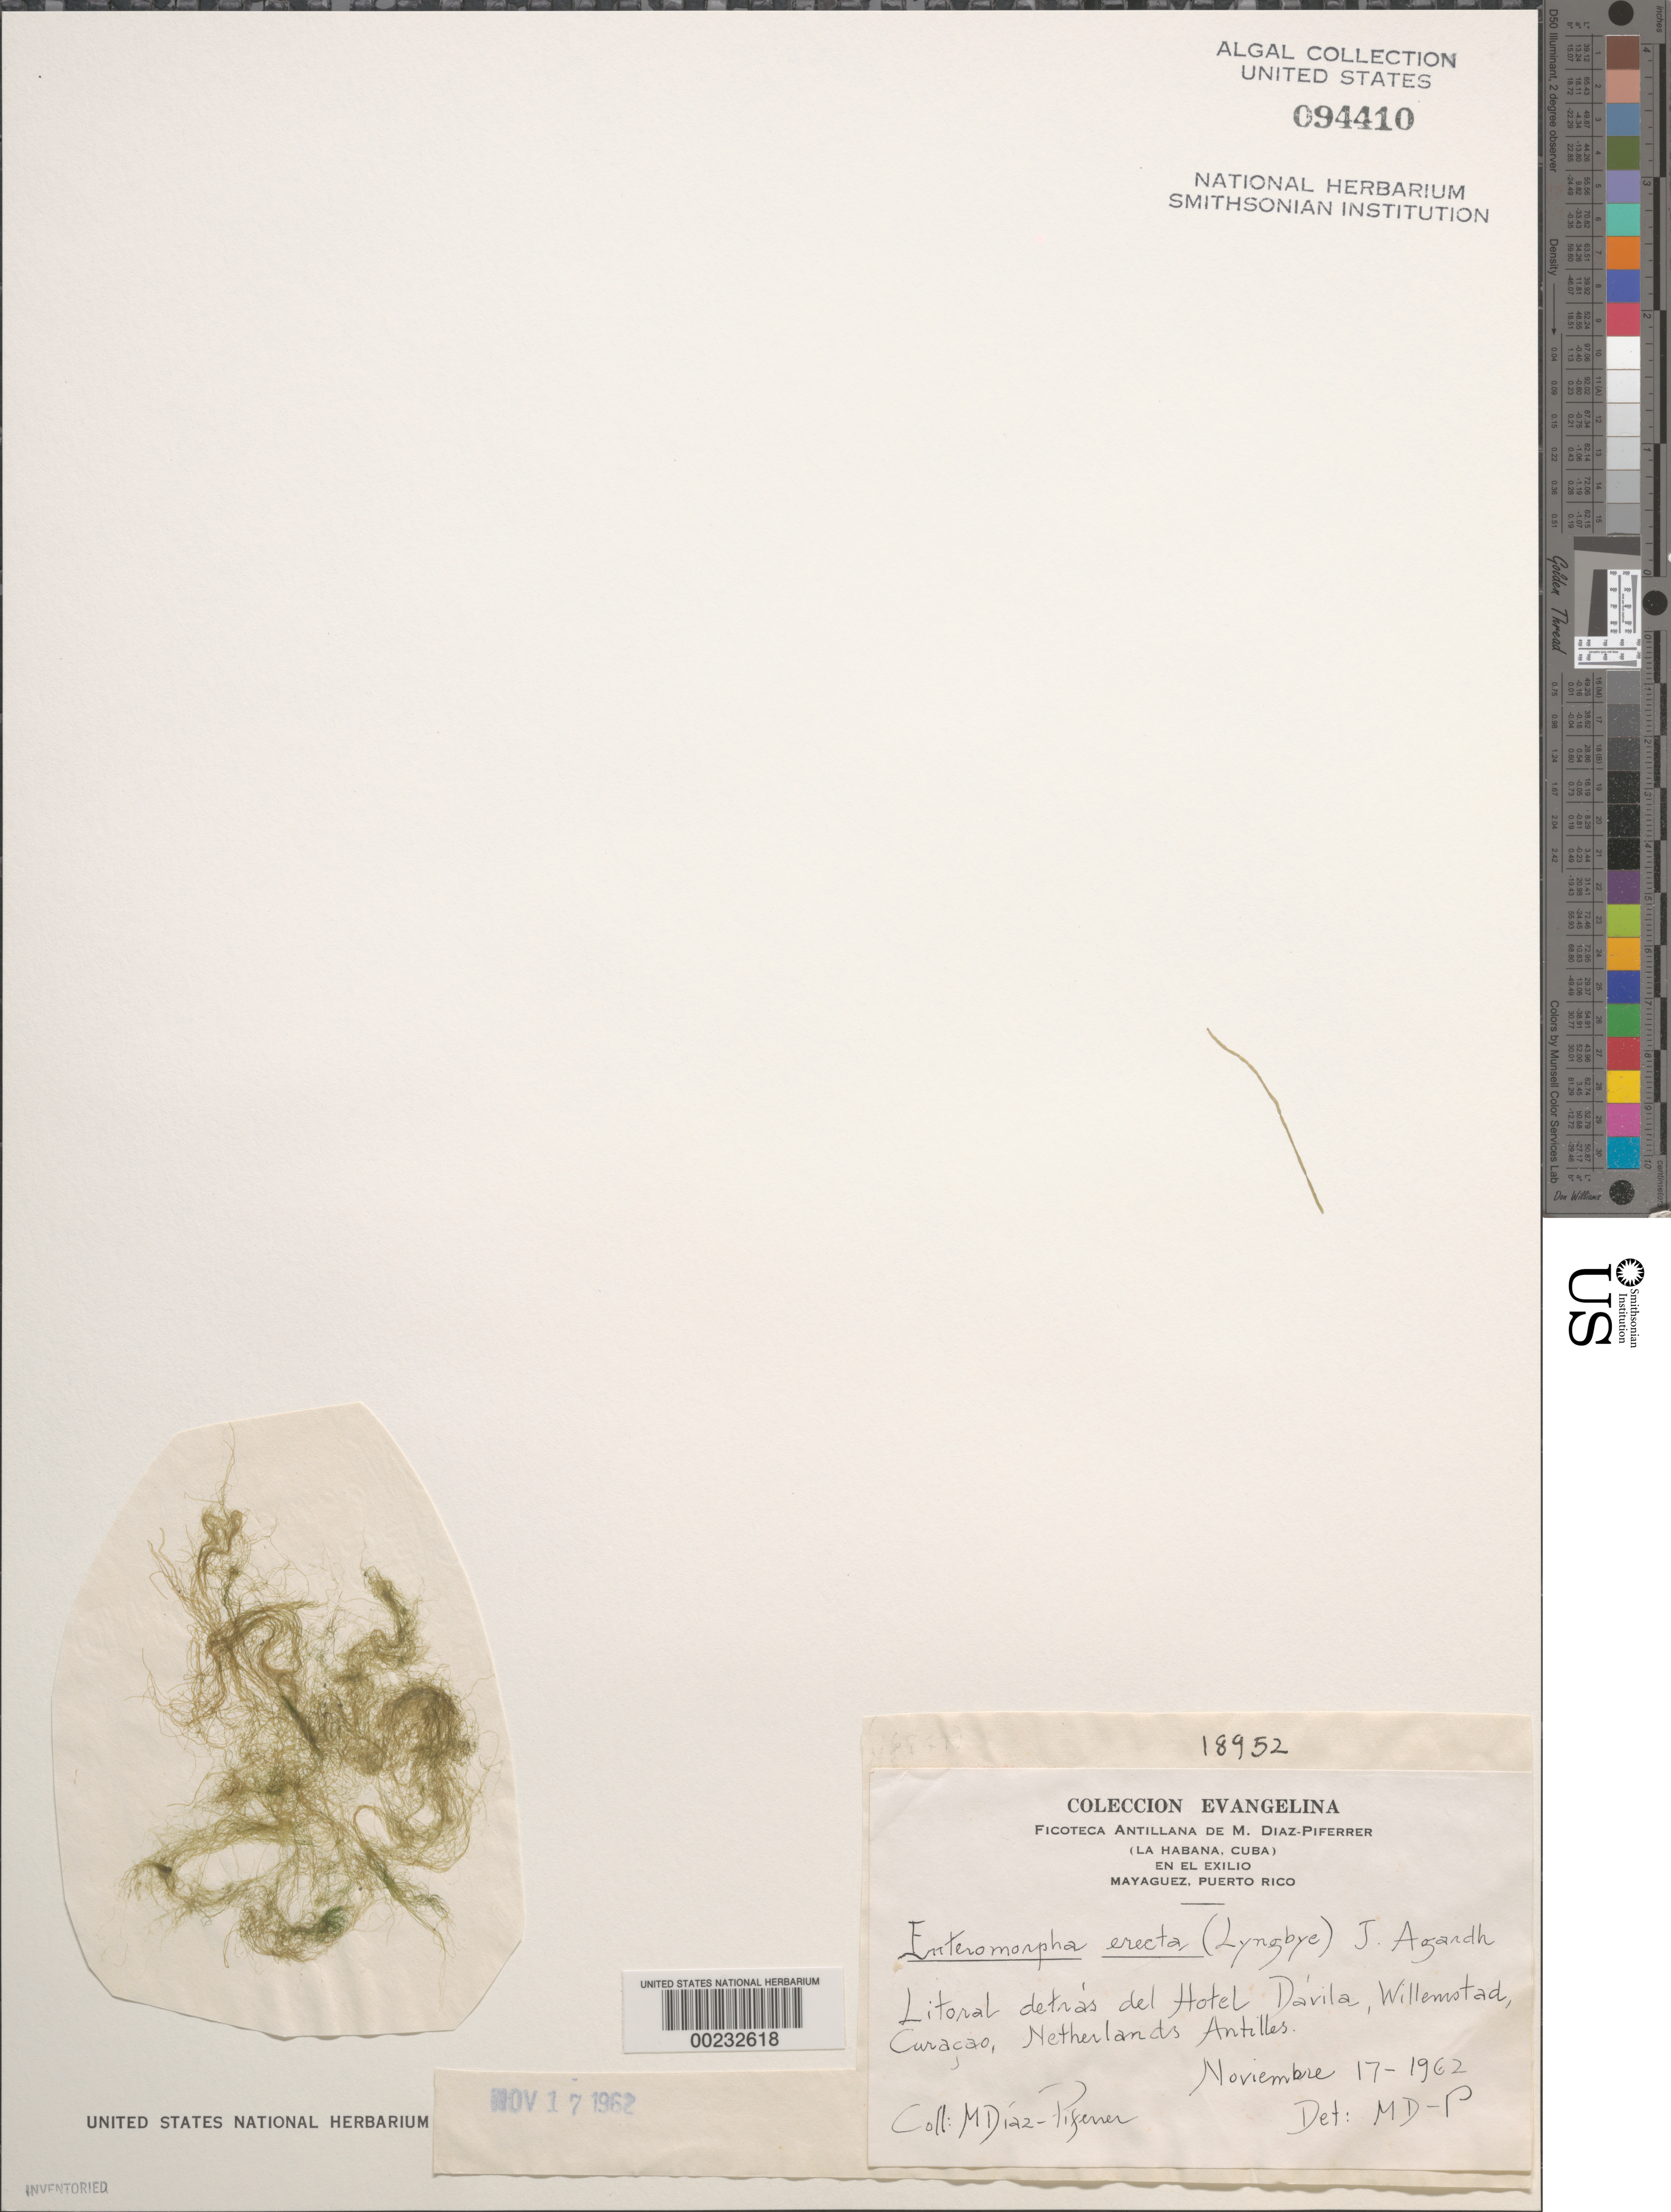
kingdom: Plantae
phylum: Chlorophyta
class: Ulvophyceae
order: Ulvales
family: Ulvaceae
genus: Ulva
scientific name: Ulva paradoxa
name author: C. Agardh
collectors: M. Diaz-Piferrer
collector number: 18952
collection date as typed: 17 Nov 1962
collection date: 1962-11-17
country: Curaçao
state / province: ABC Islands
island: Curaçao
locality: Willemstad, Hotel Davila shore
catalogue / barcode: US 94410